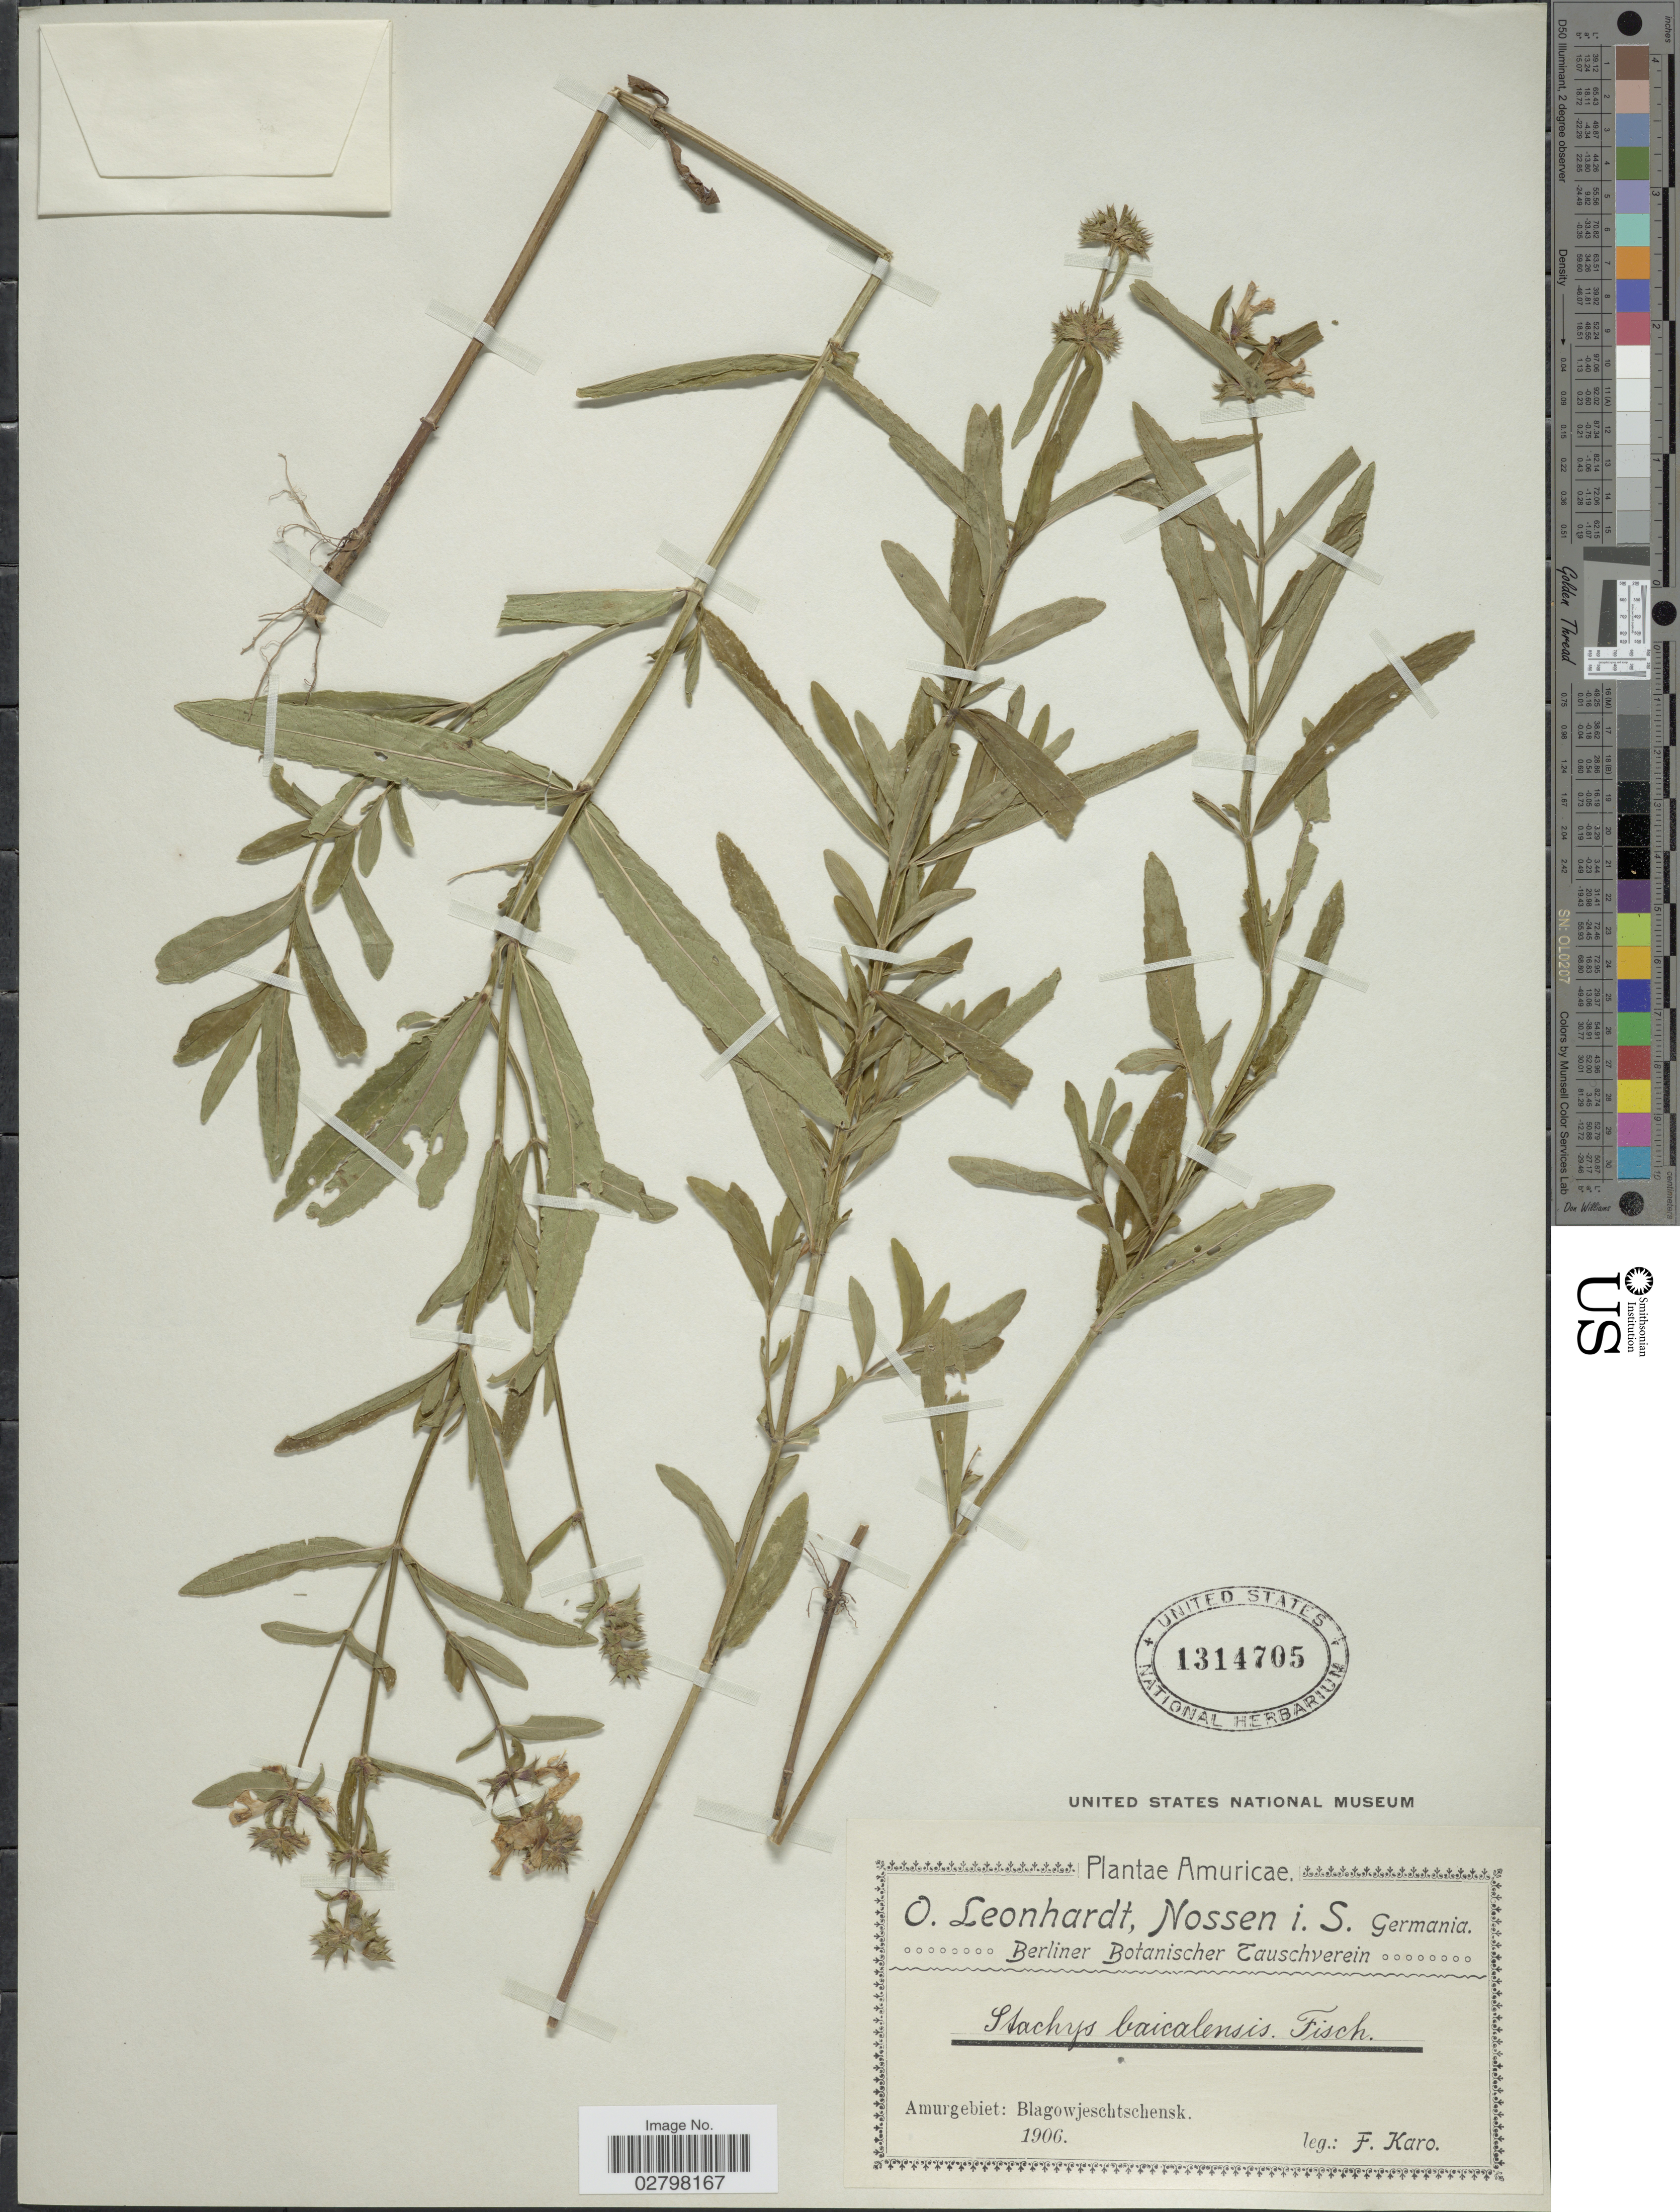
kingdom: Plantae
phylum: Tracheophyta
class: Magnoliopsida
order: Lamiales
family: Lamiaceae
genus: Stachys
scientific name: Stachys baicalensis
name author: Fisch. ex Benth.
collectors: F. Karo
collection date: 1906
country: Russian Federation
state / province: Amur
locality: Amuricae. Amurgebiet: Blagowjeschtschensk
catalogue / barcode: US 1314705